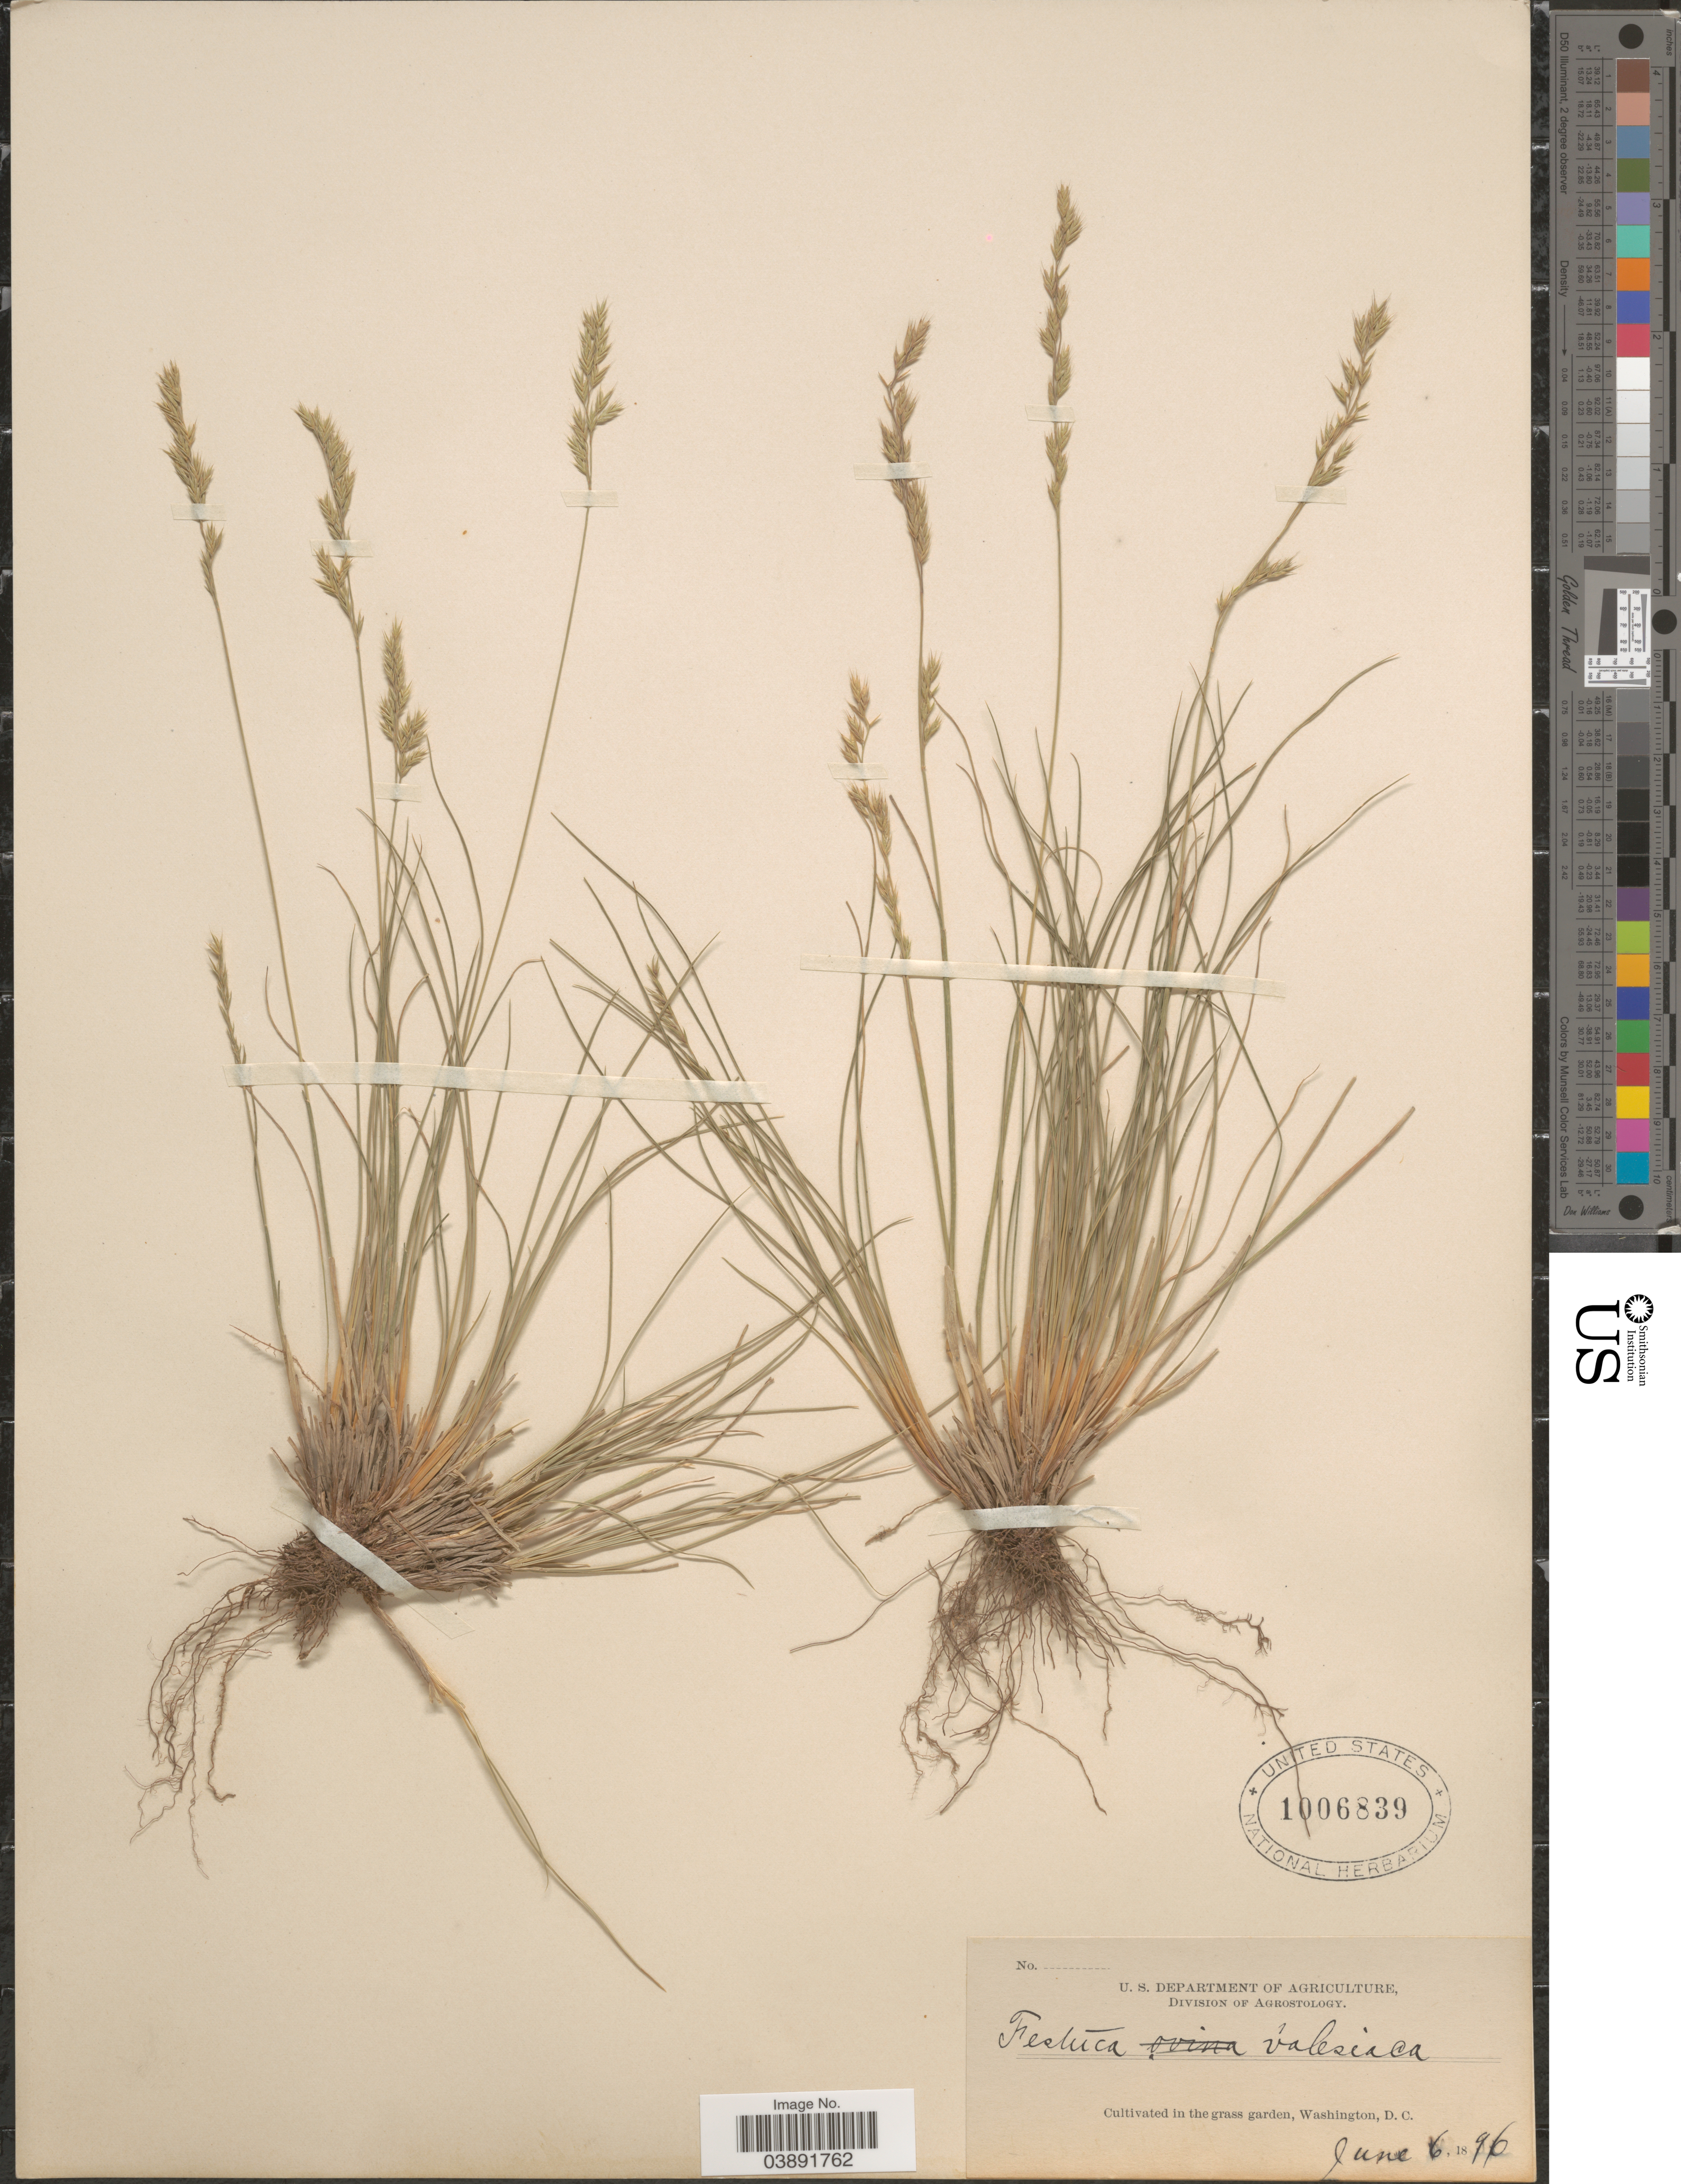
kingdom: Plantae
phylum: Tracheophyta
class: Liliopsida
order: Poales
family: Poaceae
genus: Festuca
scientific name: Festuca valesiaca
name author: Schleich. ex Gaudin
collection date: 1896-06-06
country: United States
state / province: District of Columbia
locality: Washington, D.C.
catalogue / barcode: US 1006839